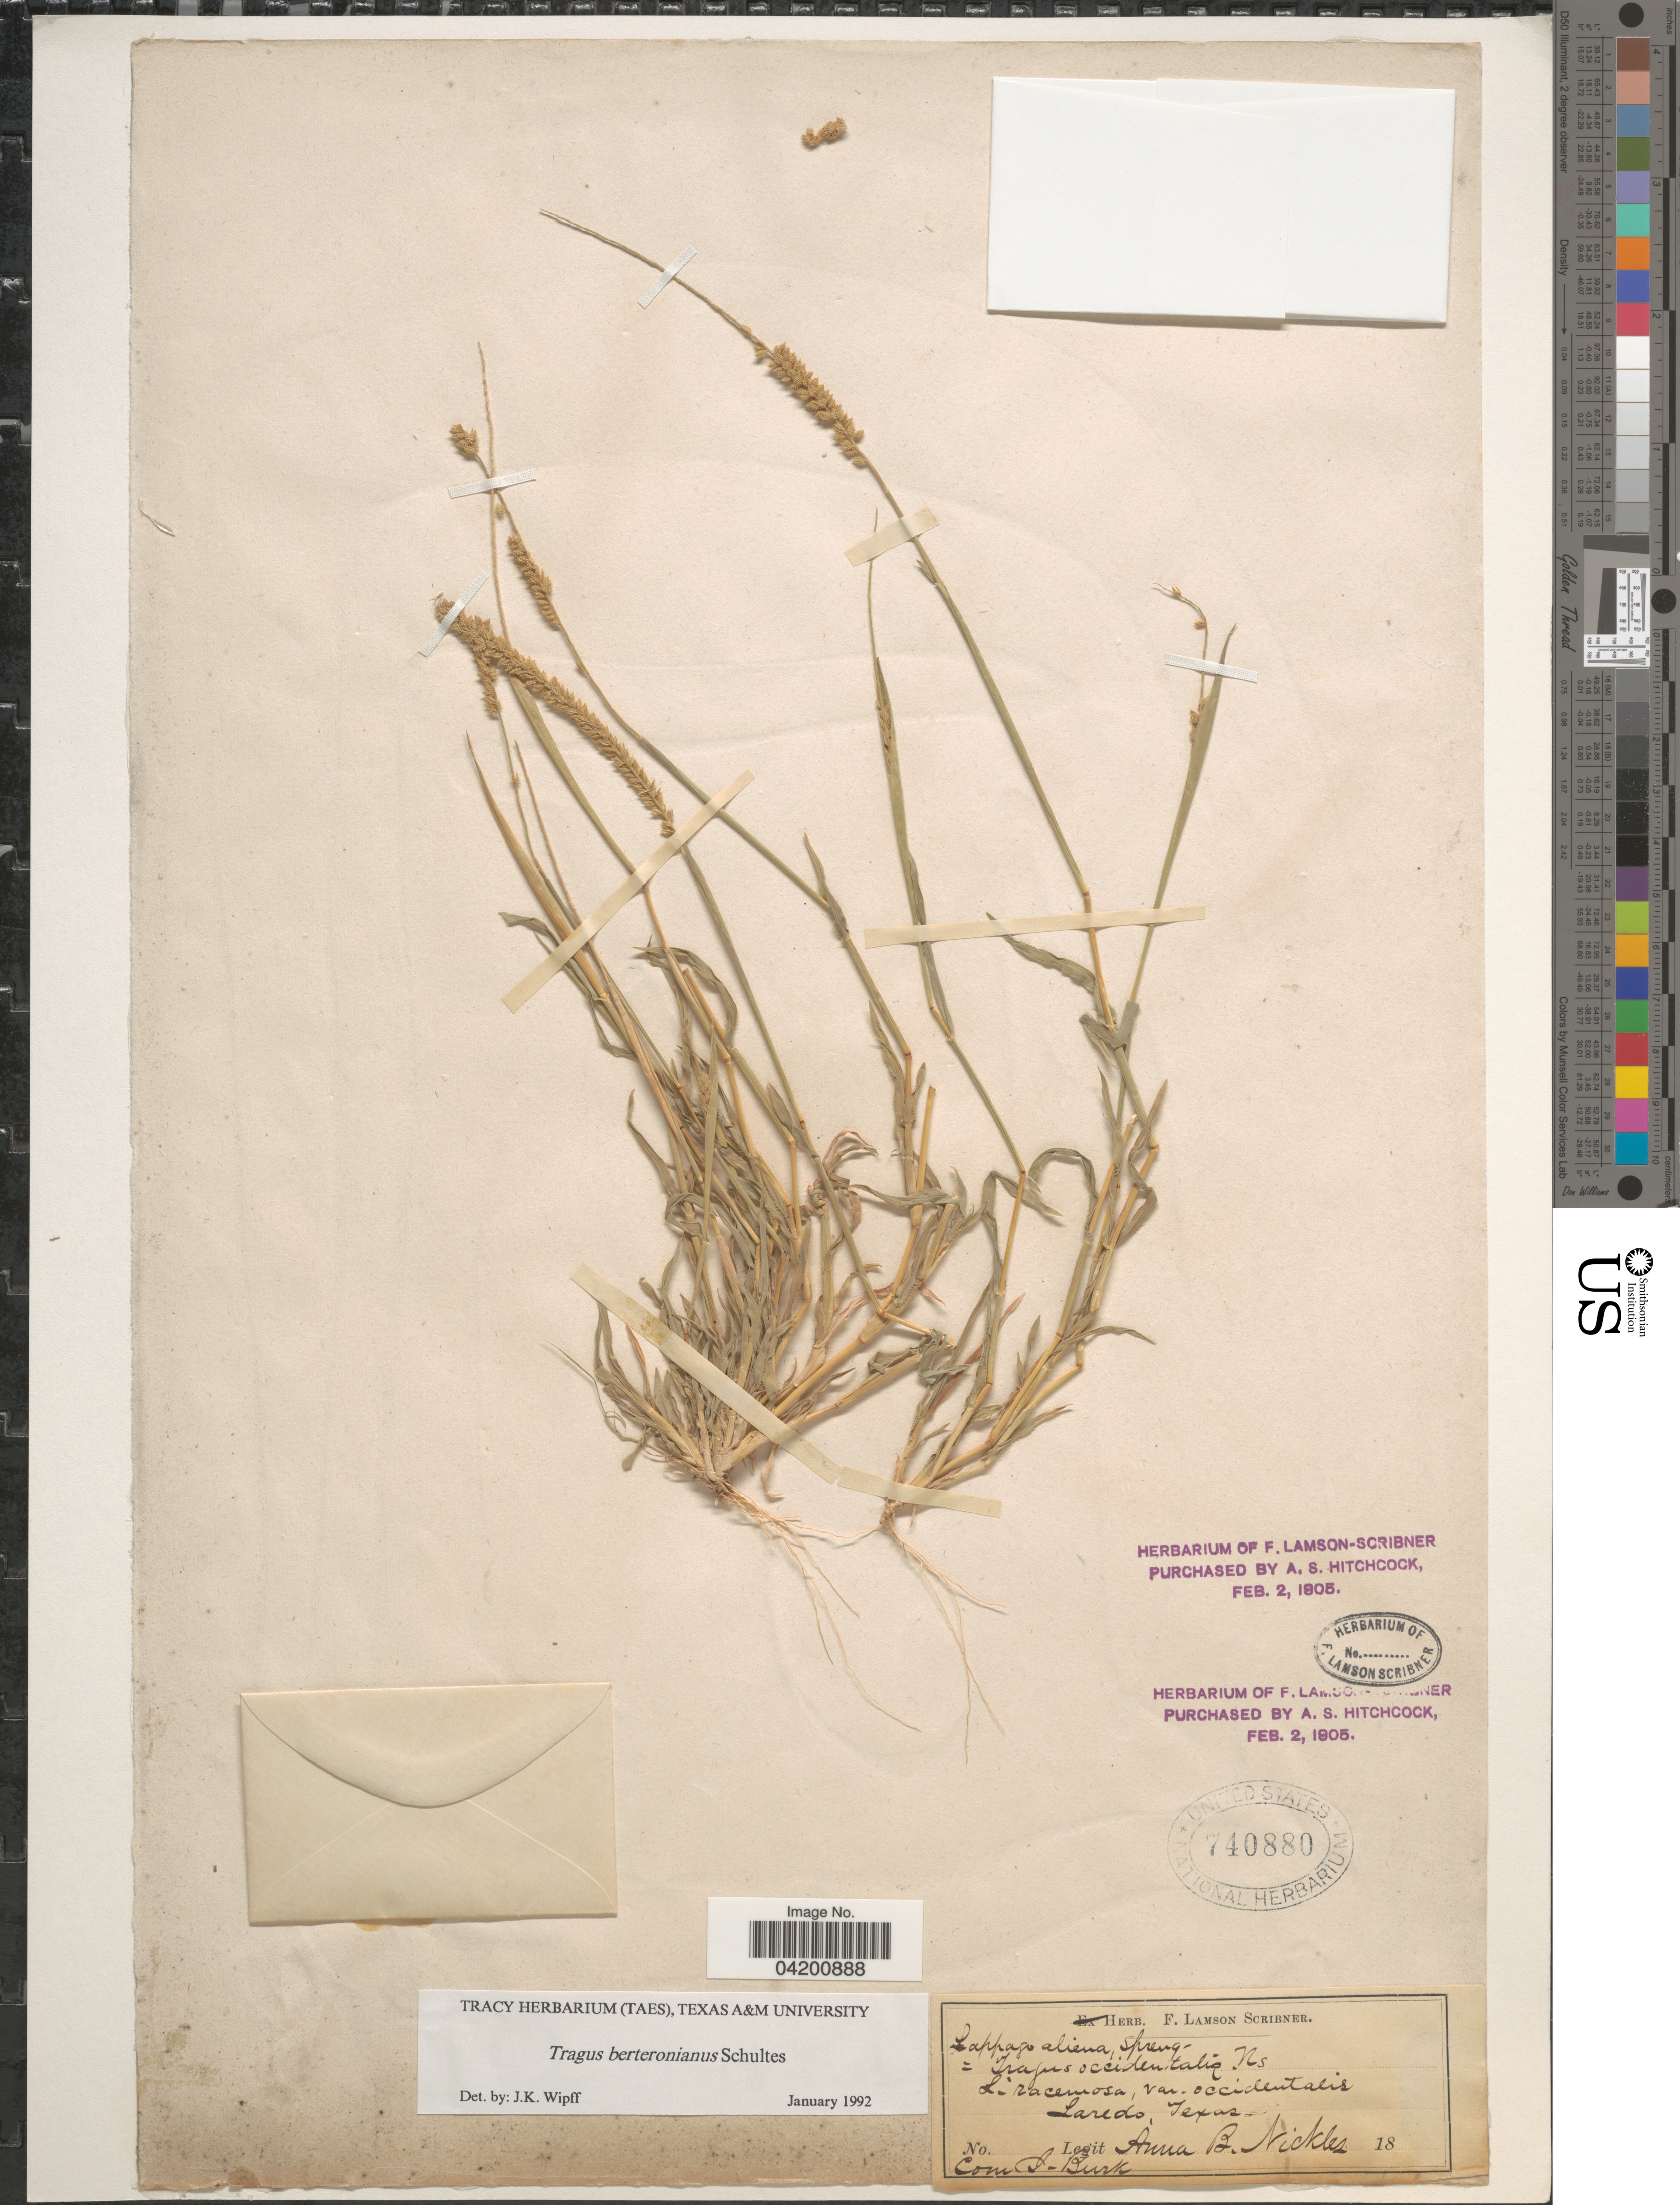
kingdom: Plantae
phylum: Tracheophyta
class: Liliopsida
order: Poales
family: Poaceae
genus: Tragus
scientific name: Tragus berteronianus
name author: Schult.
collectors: A. Nickles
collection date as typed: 18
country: United States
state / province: Texas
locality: Laredo.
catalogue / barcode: US 740880